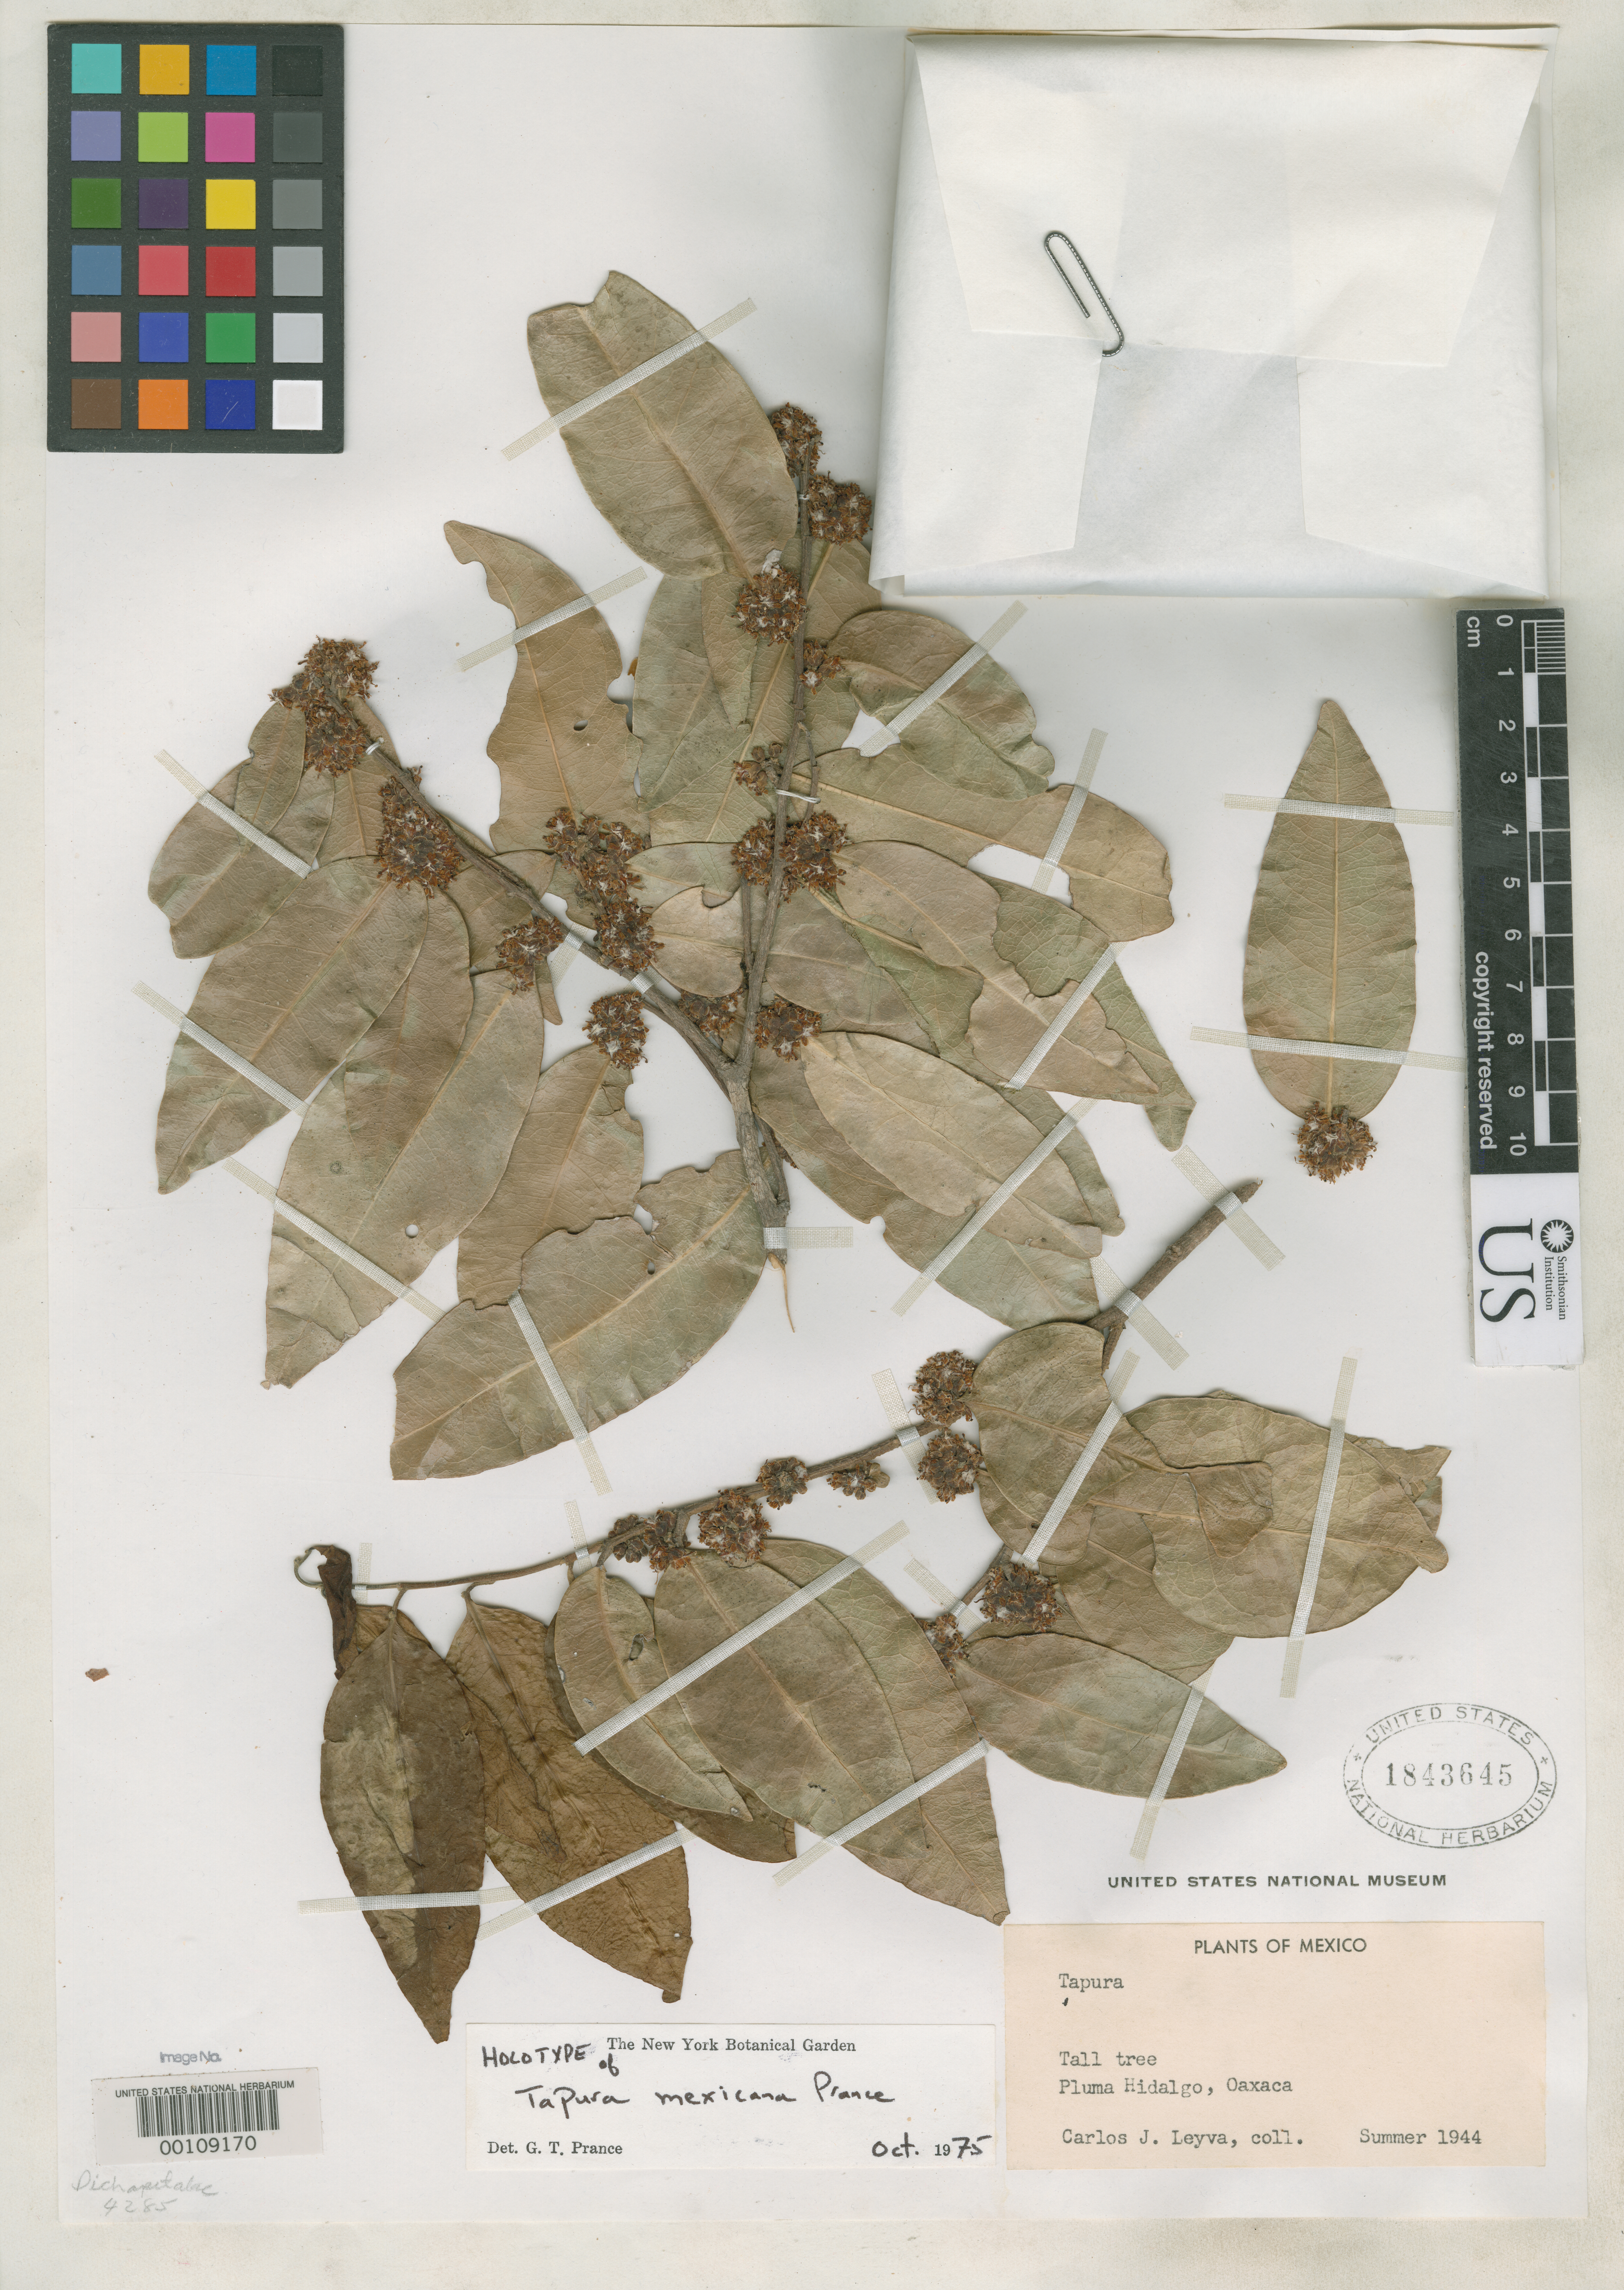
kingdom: Plantae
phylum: Tracheophyta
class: Magnoliopsida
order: Malpighiales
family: Dichapetalaceae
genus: Tapura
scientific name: Tapura mexicana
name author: Prance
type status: Holotype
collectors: C. Leyva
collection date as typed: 1944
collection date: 1944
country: Mexico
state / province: Oaxaca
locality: Pluma Hidalgo.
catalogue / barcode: US 1843645